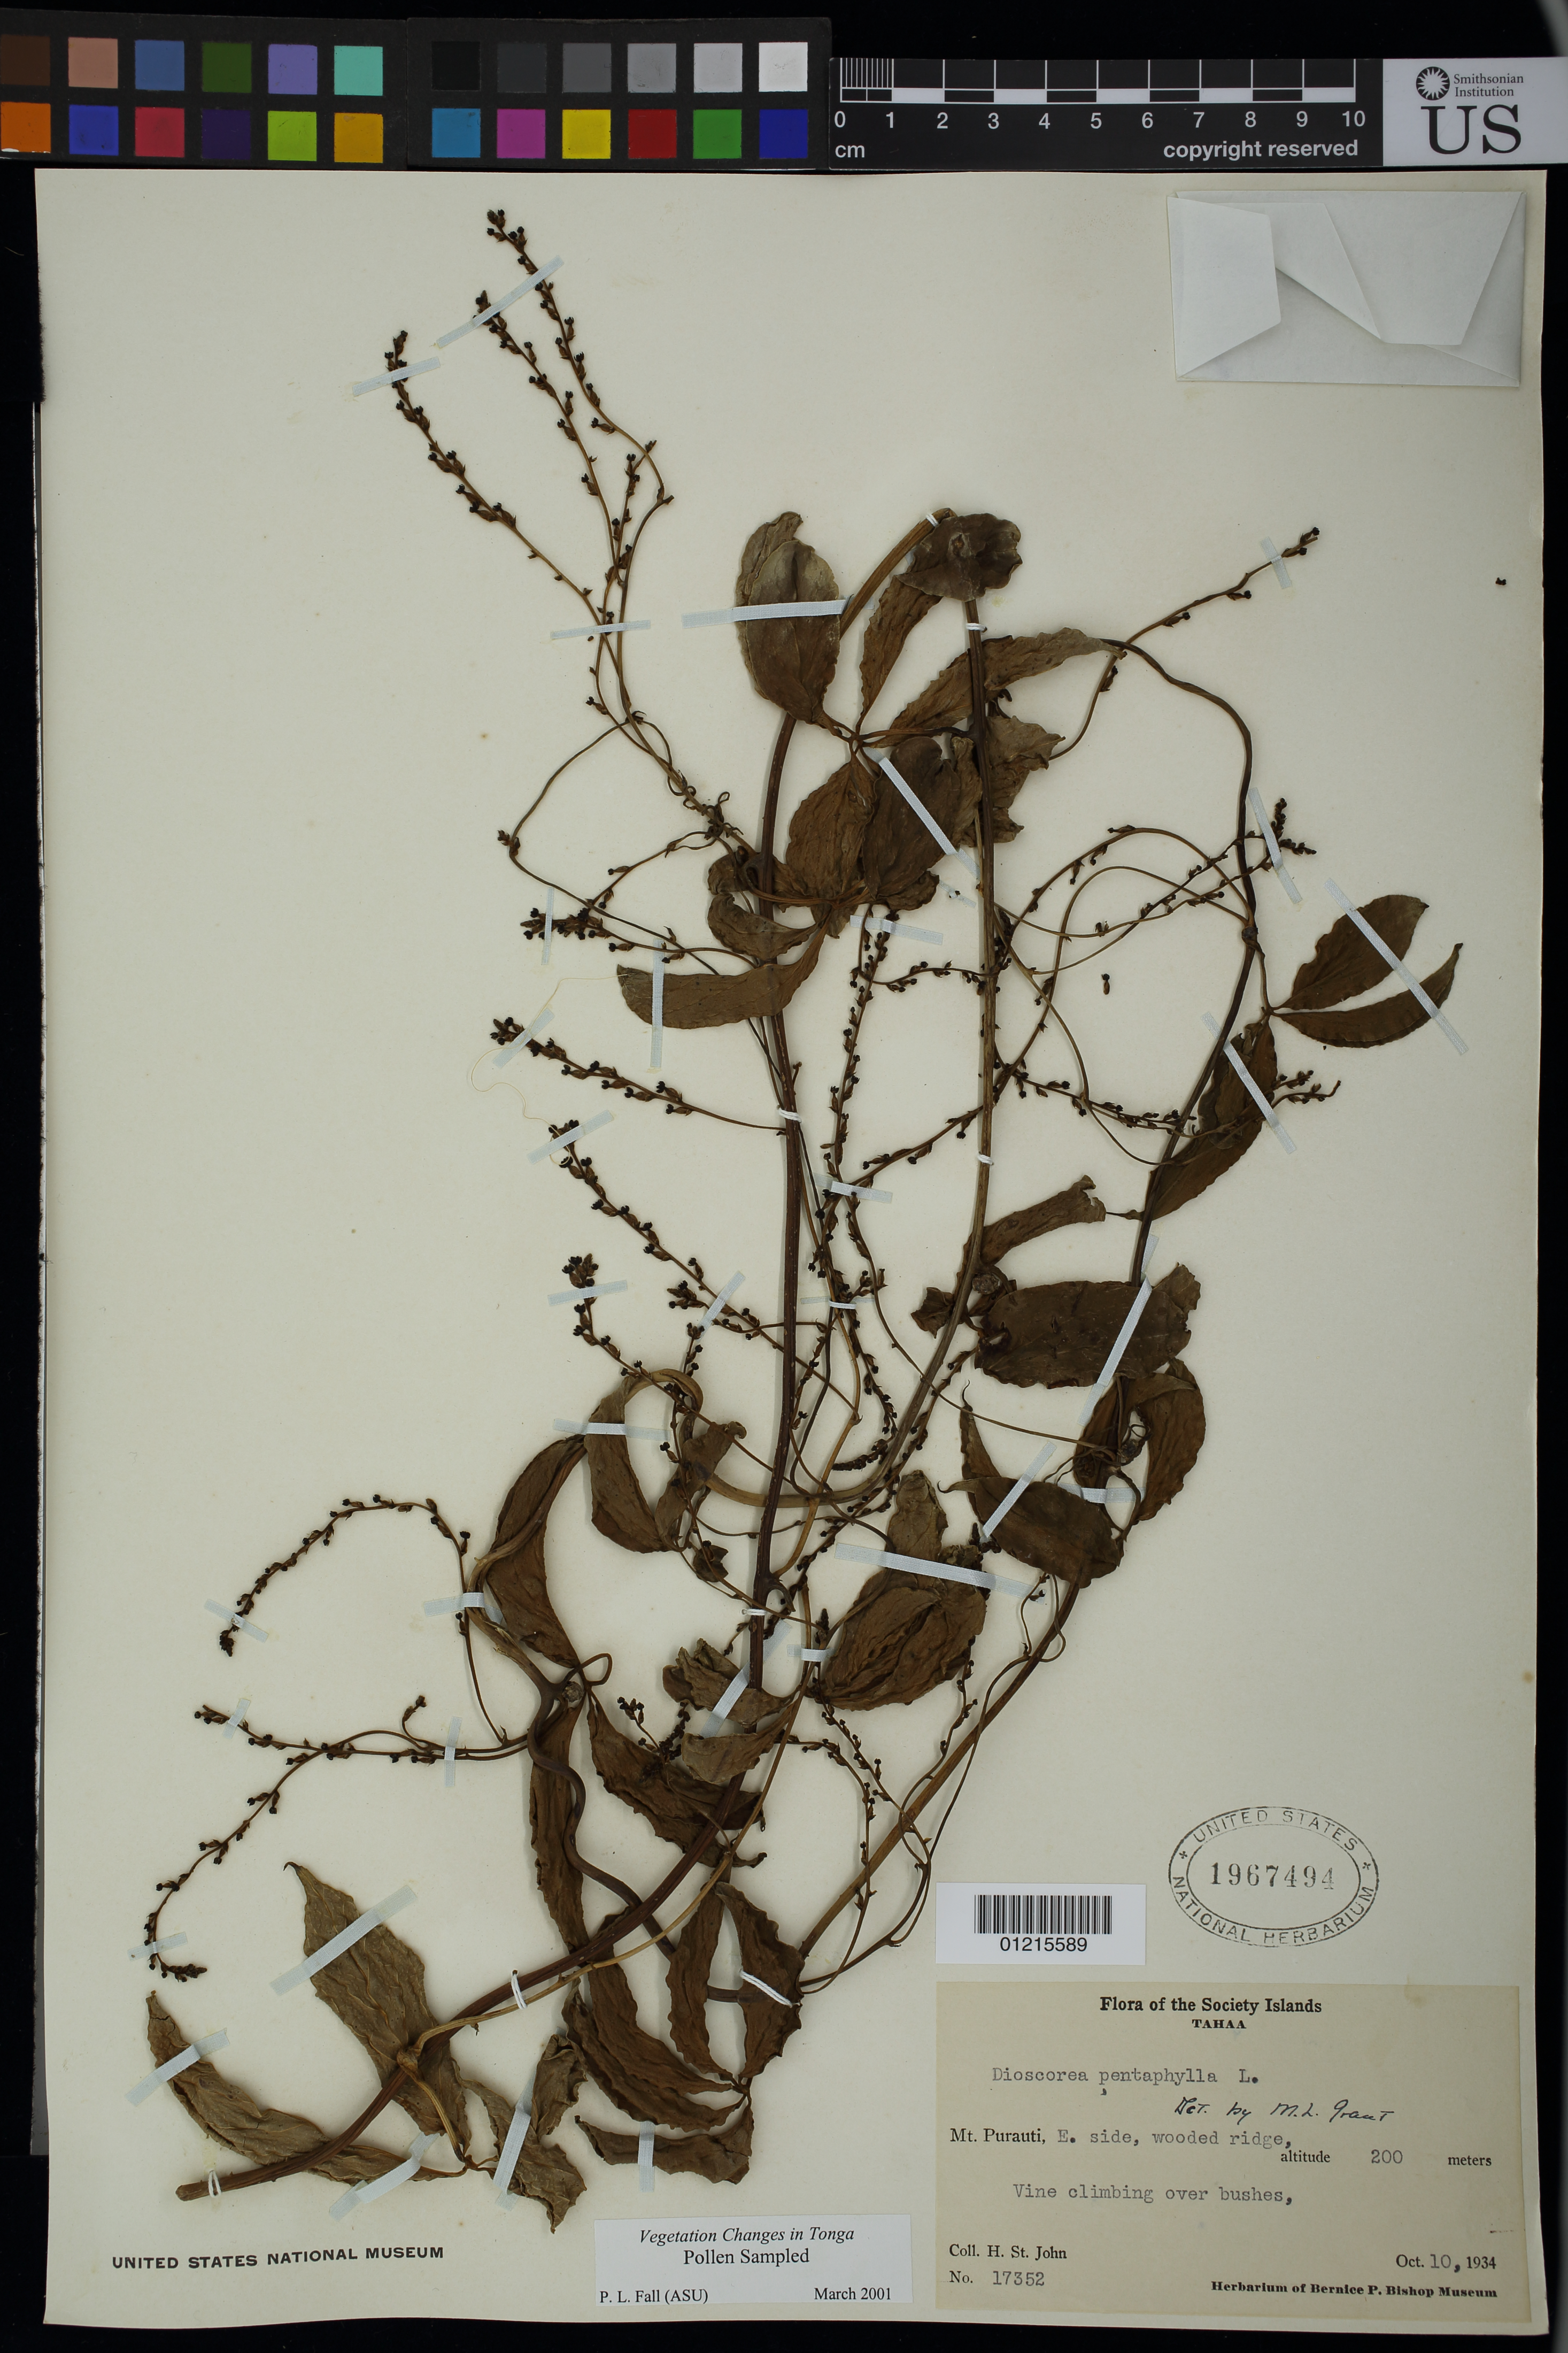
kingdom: Plantae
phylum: Tracheophyta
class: Liliopsida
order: Dioscoreales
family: Dioscoreaceae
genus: Dioscorea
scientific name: Dioscorea pentaphylla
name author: L.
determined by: Grant, M. L.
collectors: H. St. John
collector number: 17352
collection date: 1934-10-10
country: French Polynesia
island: Tahaa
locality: Mt. Purauti, E. side.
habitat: Wooded ridge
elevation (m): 200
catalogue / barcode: US 1967494